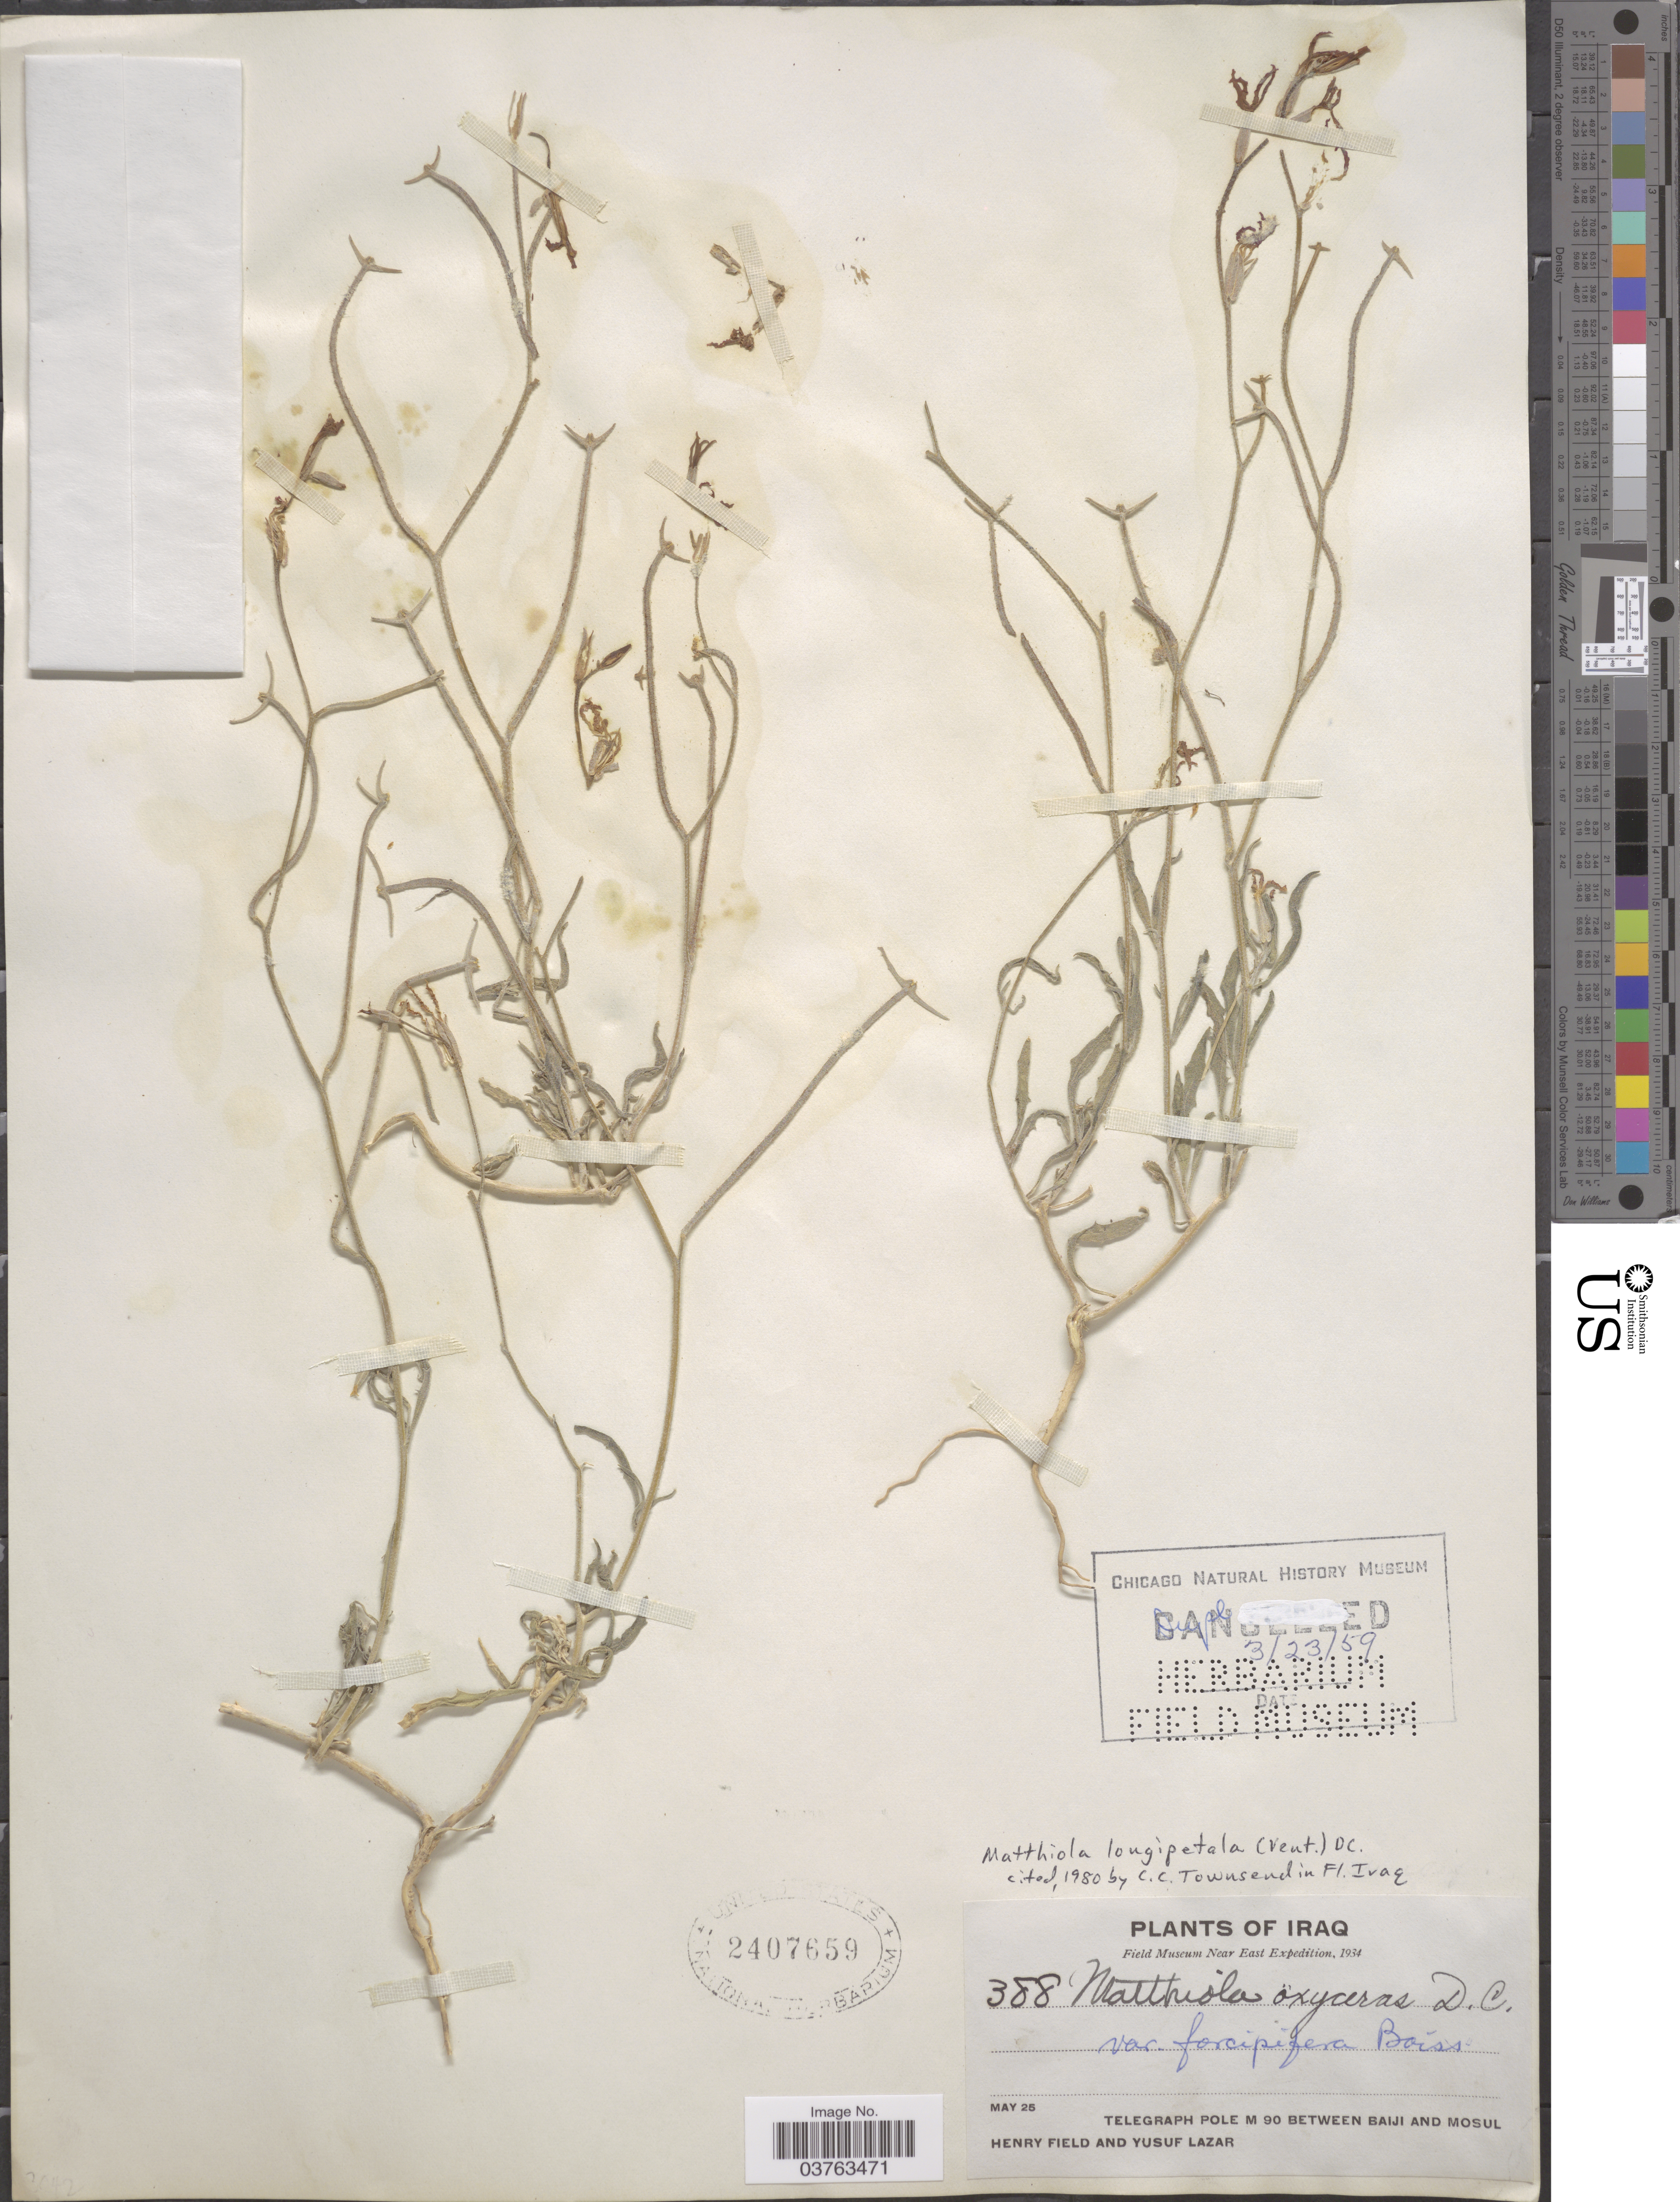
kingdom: Plantae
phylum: Tracheophyta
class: Magnoliopsida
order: Brassicales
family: Brassicaceae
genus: Matthiola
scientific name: Matthiola longipetala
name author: (Vent.) DC.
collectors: H. Field & Y. Lazar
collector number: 388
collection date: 1934-05-25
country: Iraq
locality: Telegraph Pole M 90 between Baiji and Mosul.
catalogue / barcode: US 2407659